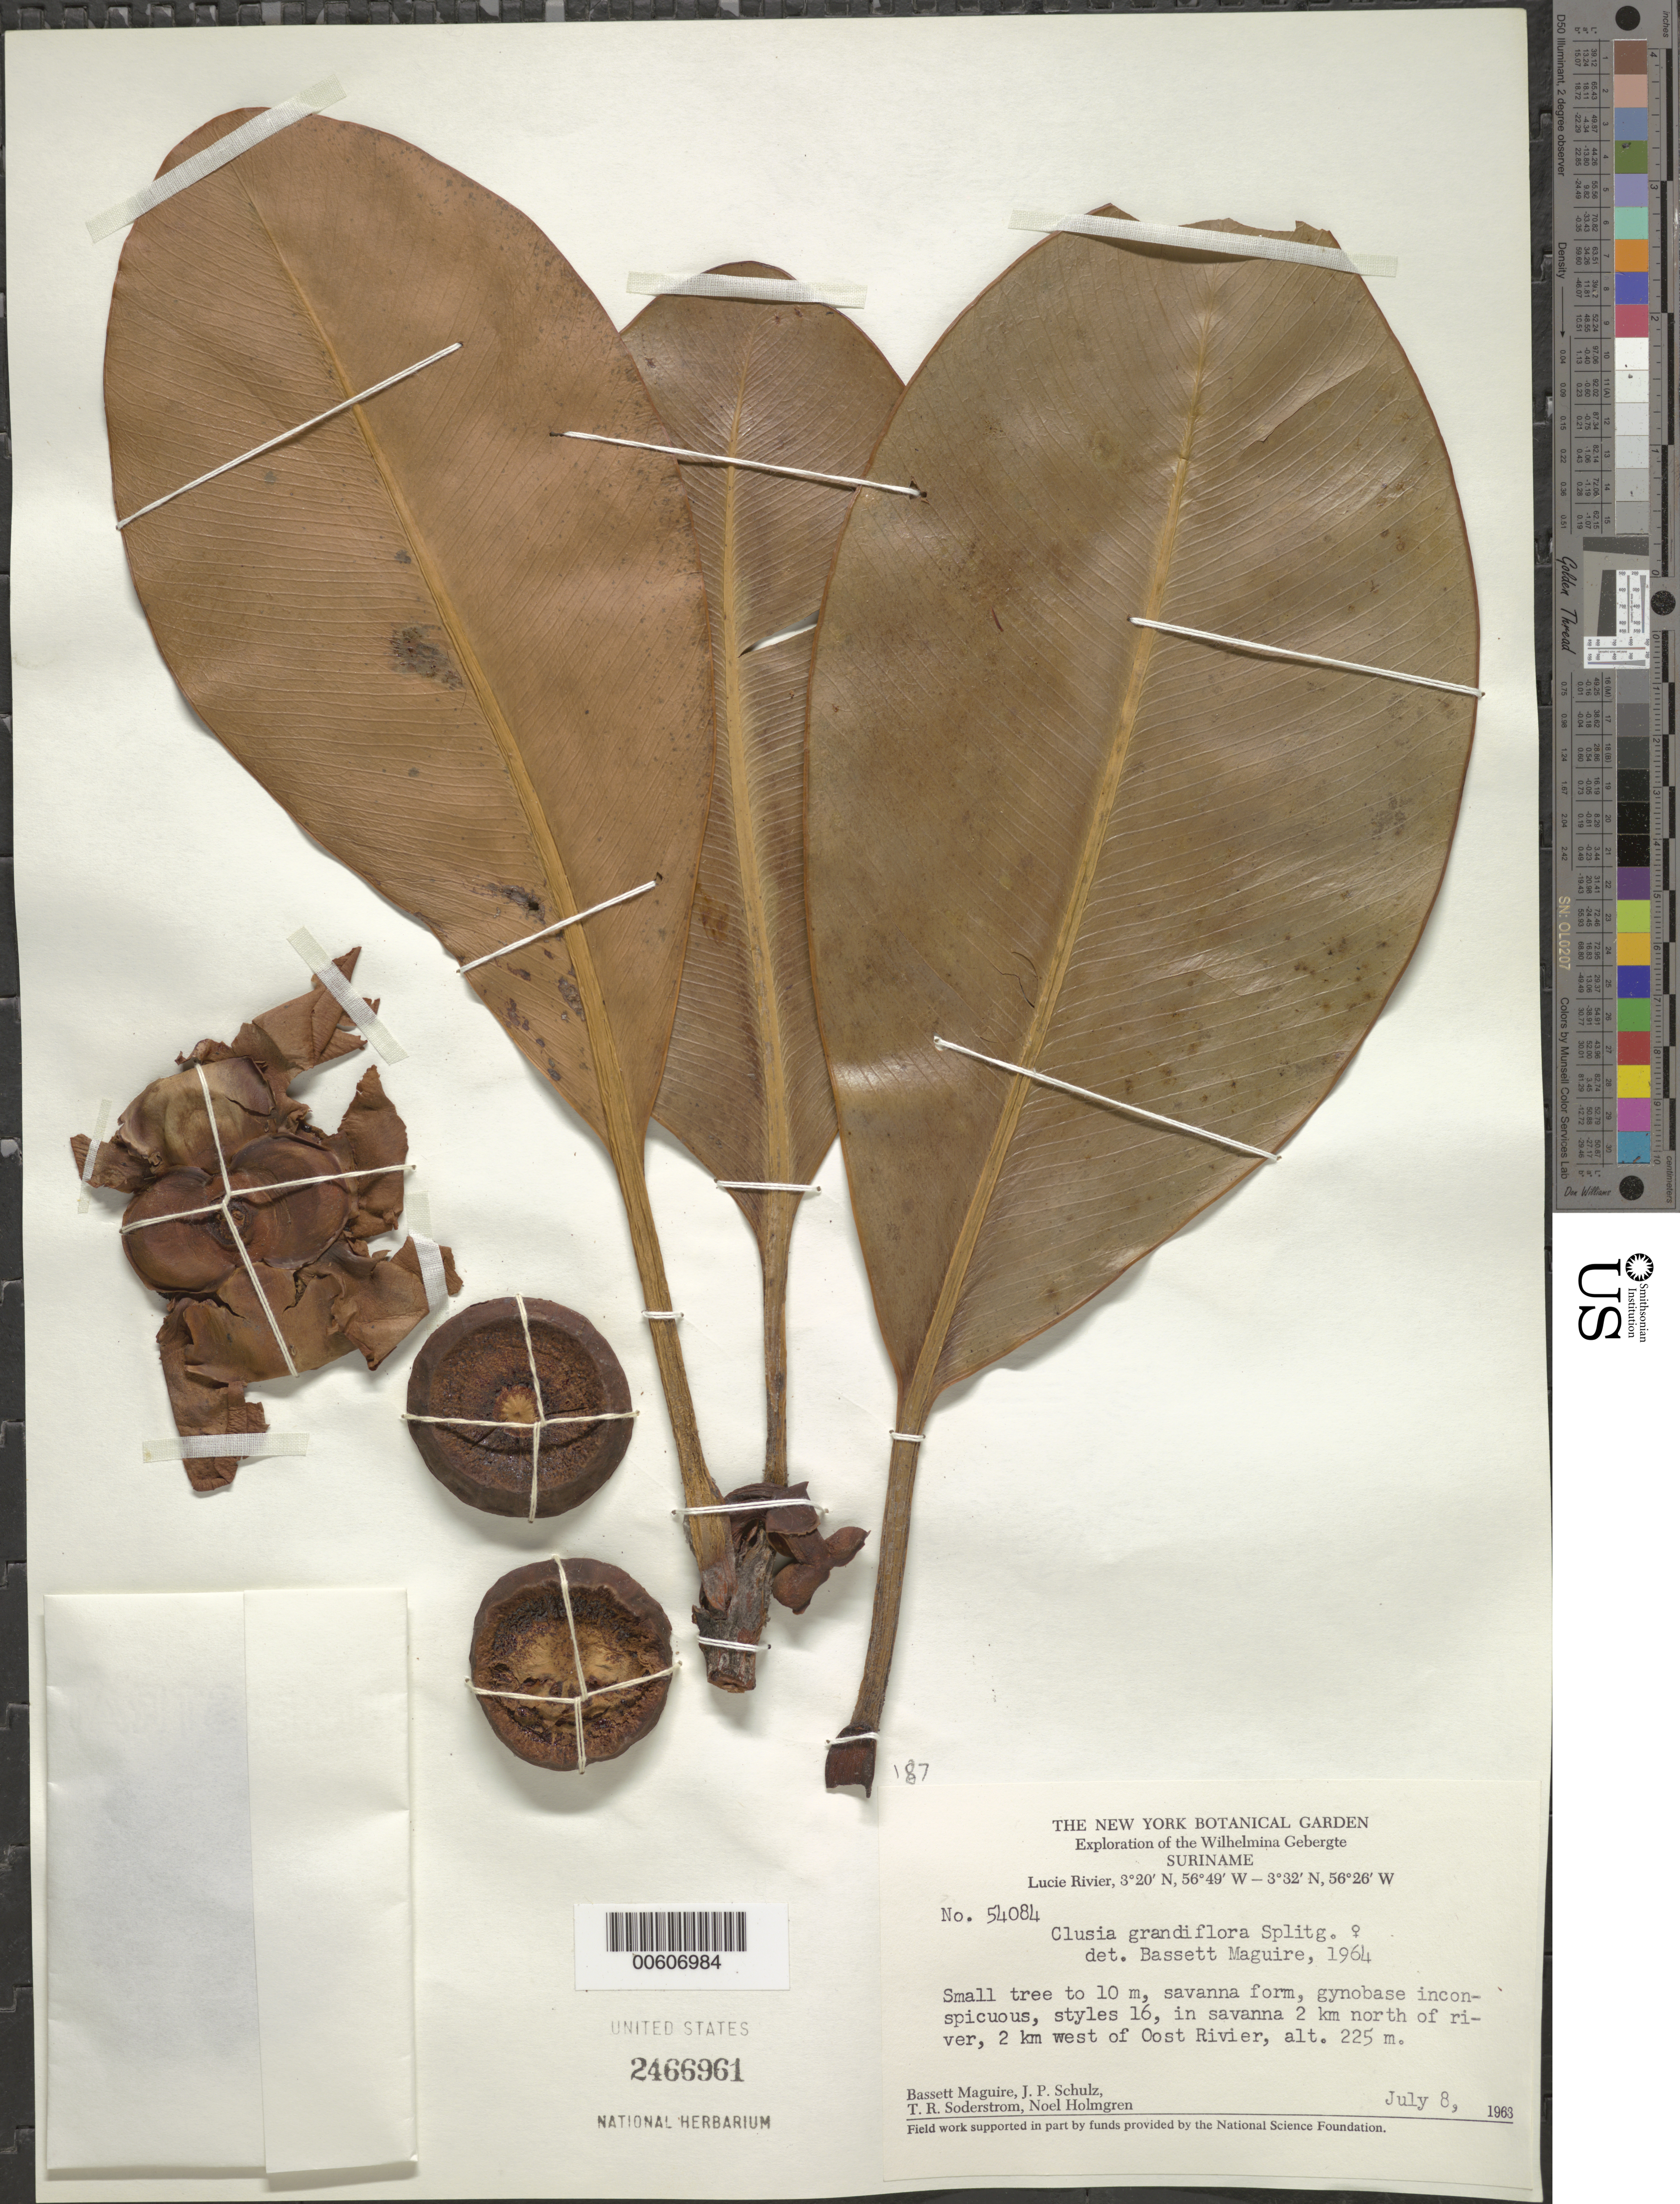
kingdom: Plantae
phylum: Tracheophyta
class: Magnoliopsida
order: Malpighiales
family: Clusiaceae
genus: Clusia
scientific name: Clusia grandiflora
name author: Splitg.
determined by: Maguire, Bassett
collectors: B. Maguire, J. P. Schulz, T. R. Soderstrom & N. H. Holmgren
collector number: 54084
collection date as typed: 8-Jul-63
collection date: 1963-07-08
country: Suriname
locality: Lucie R., 2 km N of and 2 km W of Oost R., Wilhelmina Gebergte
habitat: Savanna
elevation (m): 225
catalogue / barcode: US 2466961